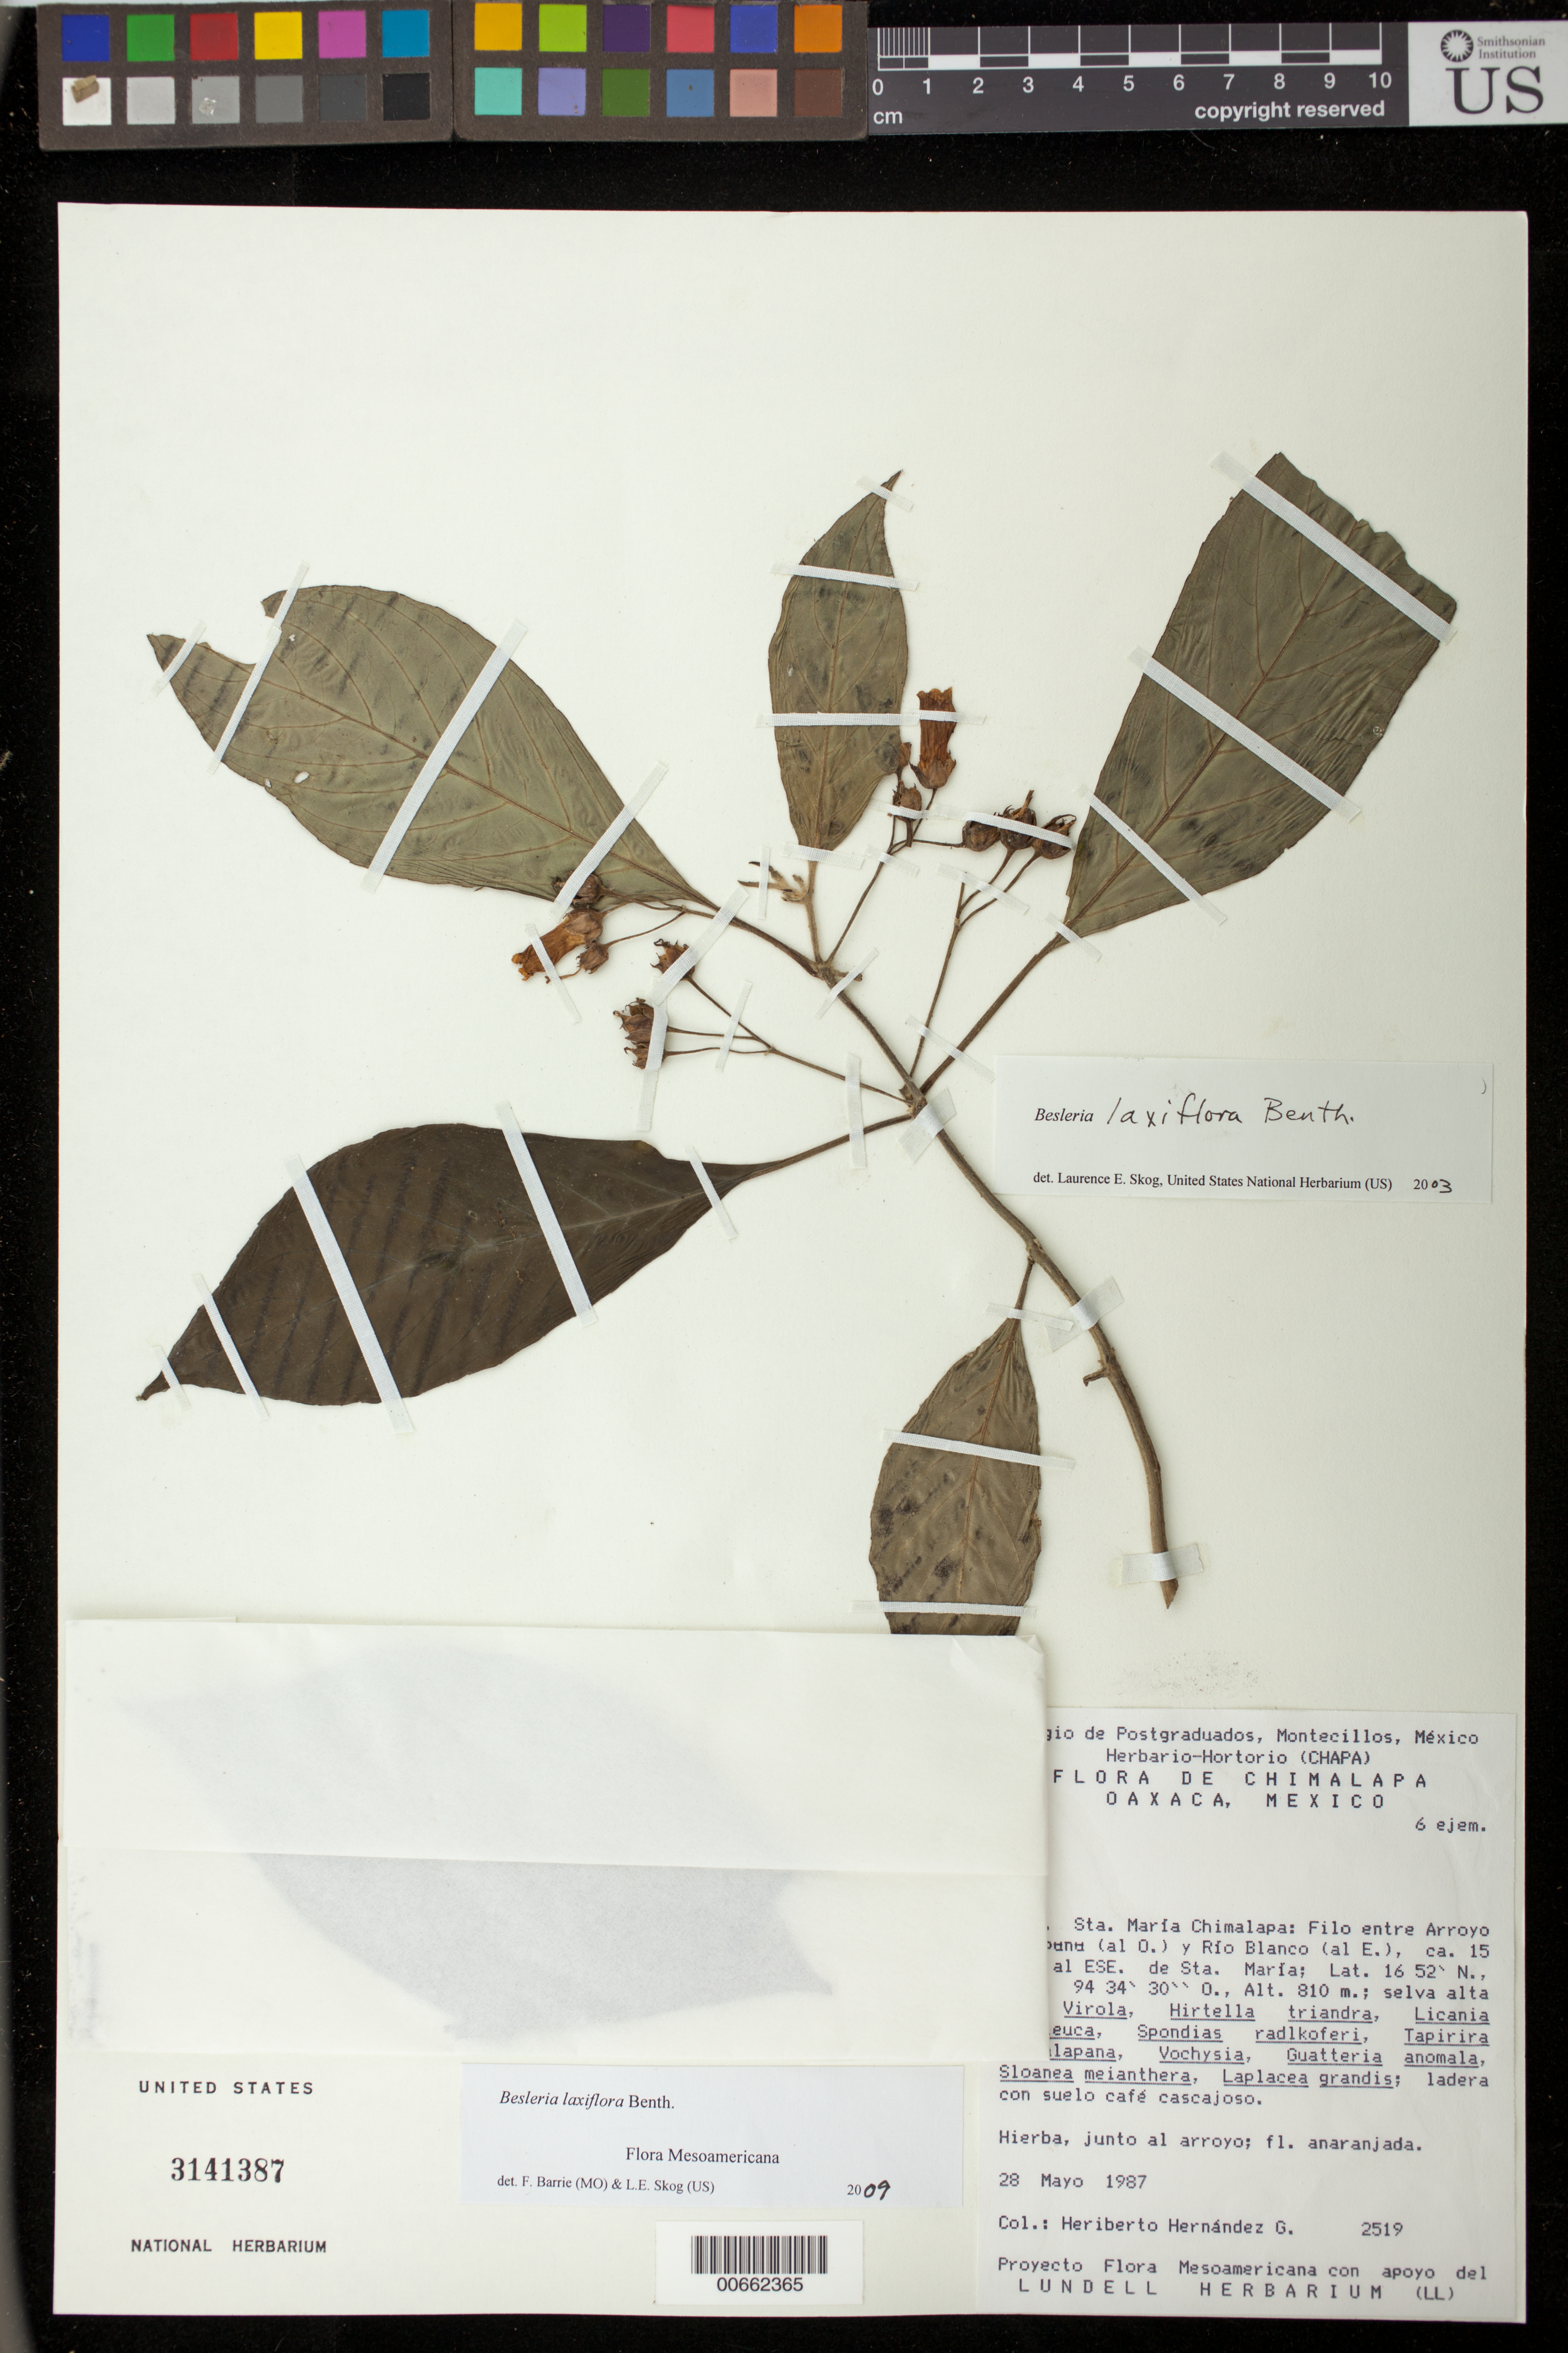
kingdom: Plantae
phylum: Tracheophyta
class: Magnoliopsida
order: Lamiales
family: Gesneriaceae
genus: Besleria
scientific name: Besleria laxiflora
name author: Benth.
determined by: Skog, Laurence E.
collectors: H. Hernandez G.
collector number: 2519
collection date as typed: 28 May 1987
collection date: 1987-05-28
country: Mexico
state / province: Oaxaca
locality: Mpio. Sta. María Chimalapa: Filo entre Arroyo Majipúnú (al O.) y Río Blanco (al E.), ca. 15 km al ESE de Sta. María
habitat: Selva alta; ladera con suelo café cascajoso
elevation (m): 810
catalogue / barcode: US 3141387